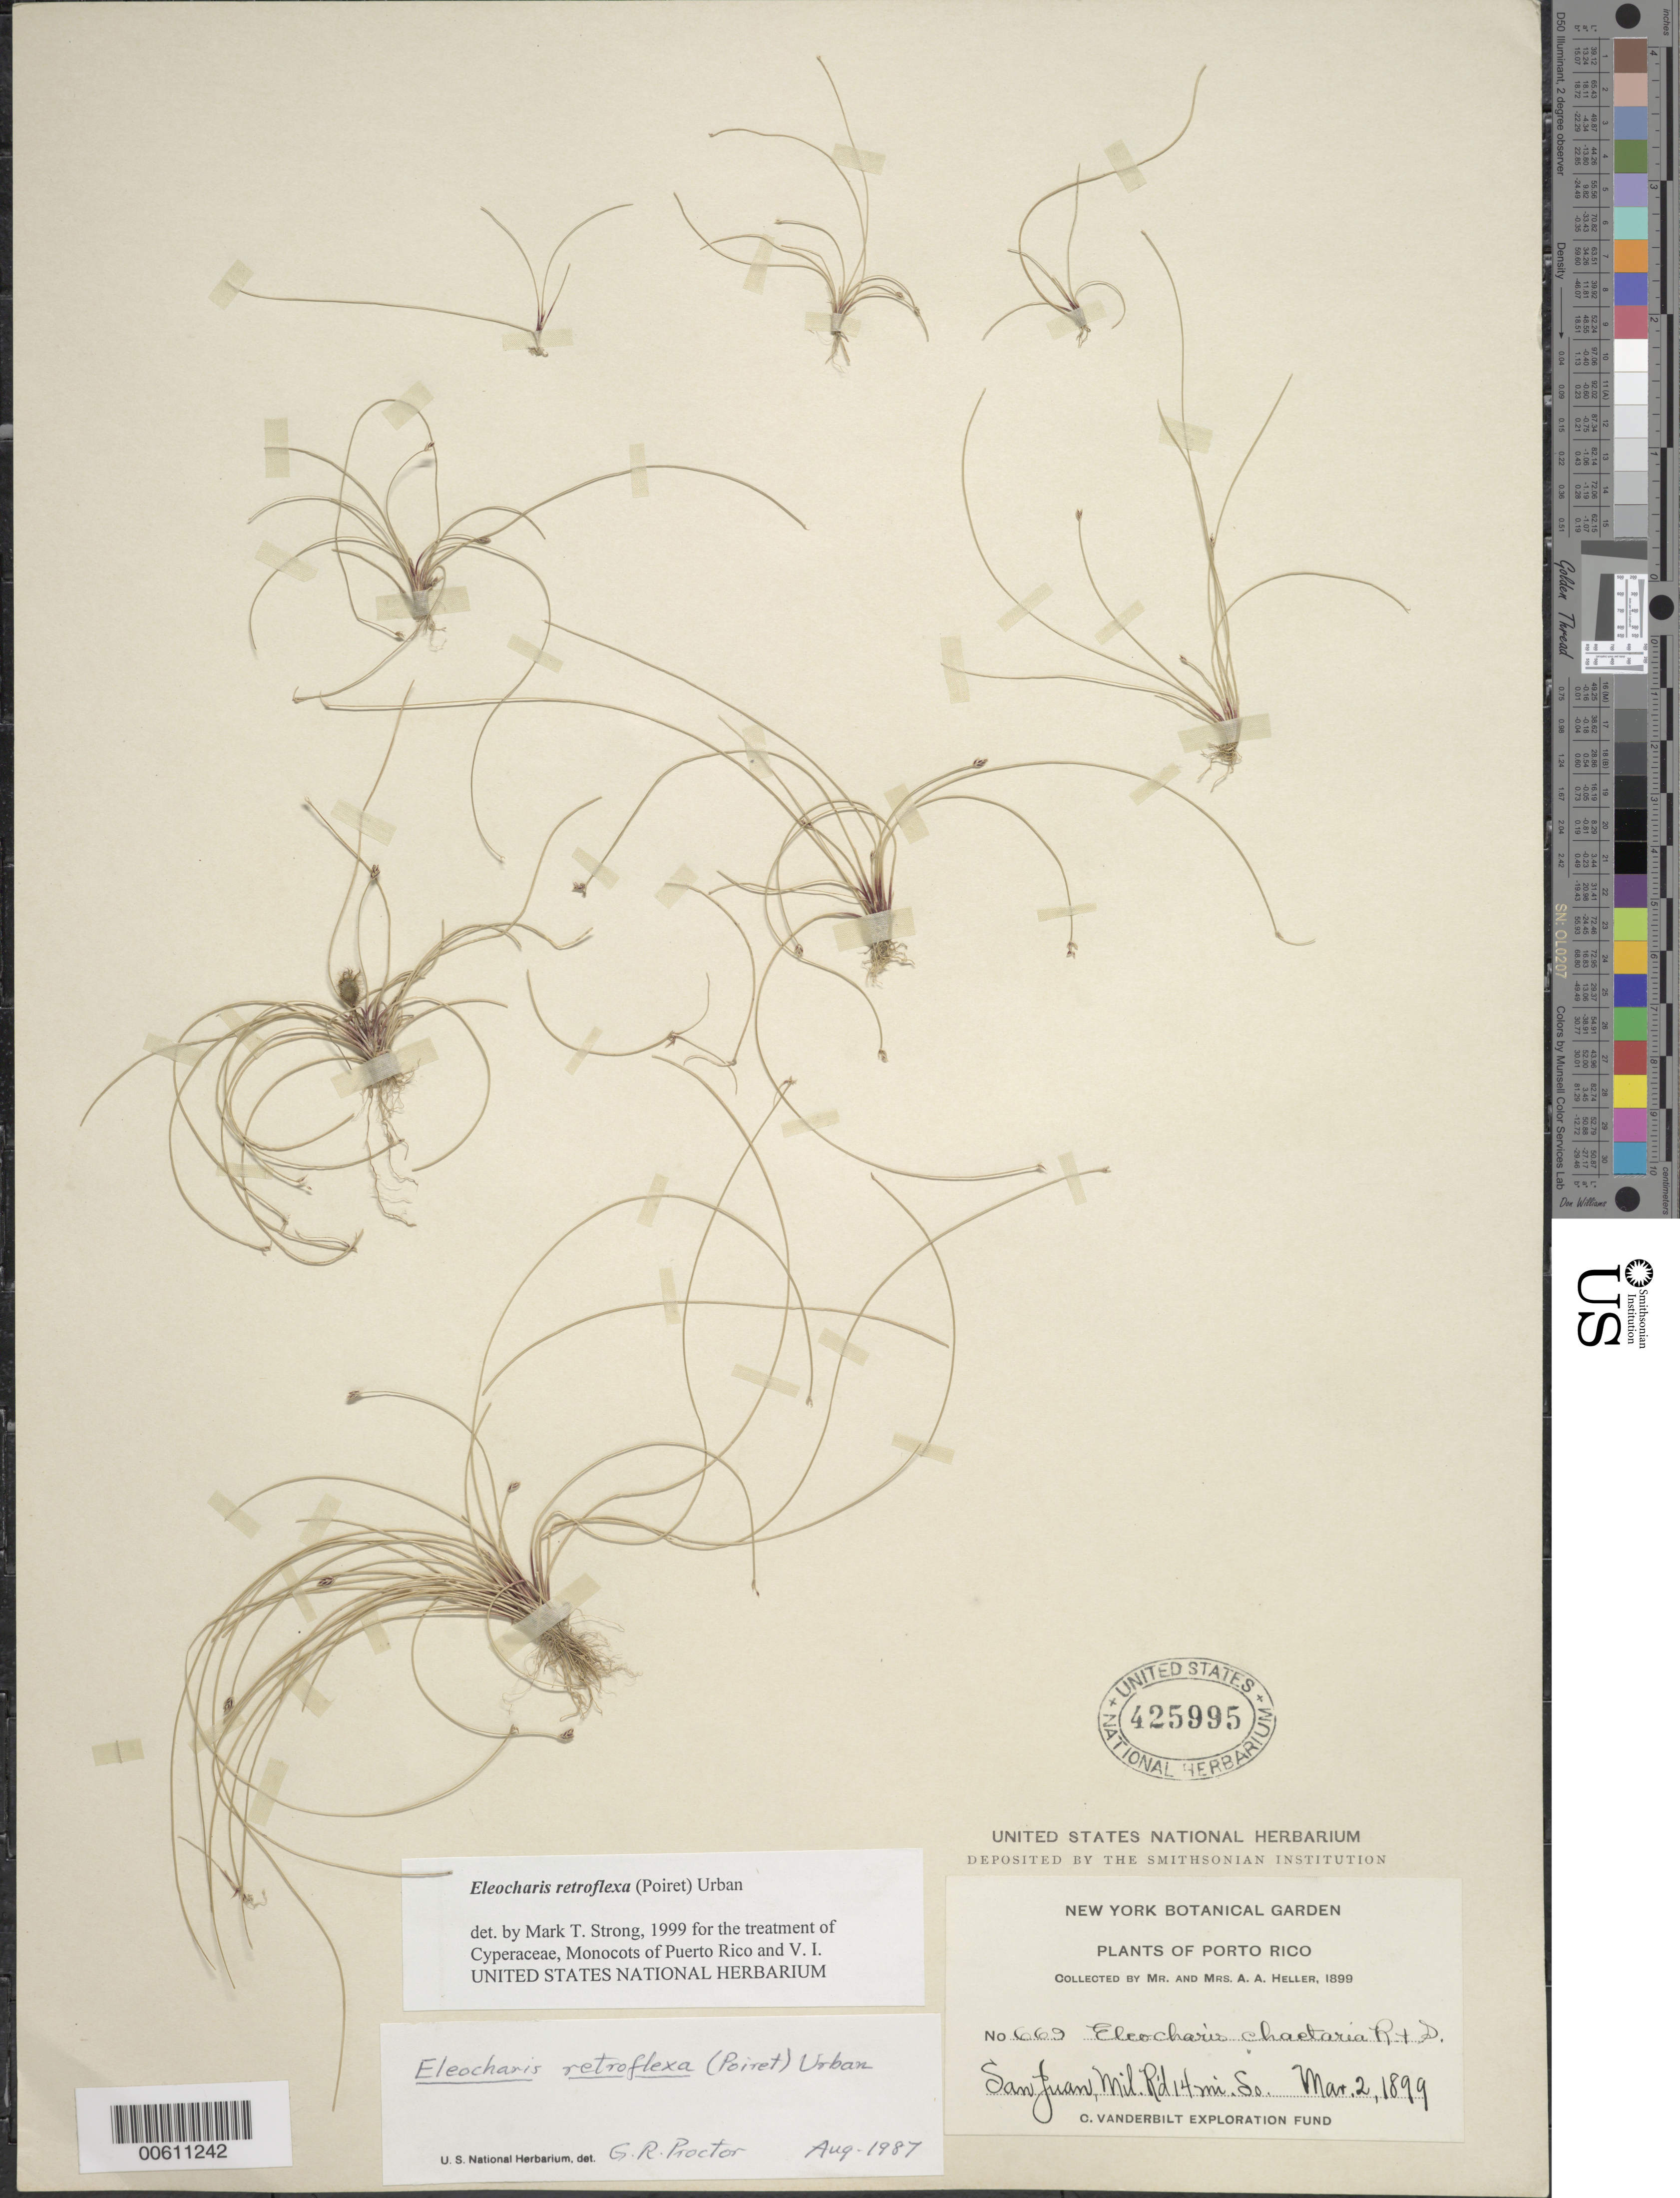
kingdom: Plantae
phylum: Tracheophyta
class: Liliopsida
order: Poales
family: Cyperaceae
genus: Eleocharis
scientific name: Eleocharis retroflexa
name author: (Poir.) Urb.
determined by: Strong, M. T., (US), Smithsonian Institution - National Museum of Natural History (UNITED STATES)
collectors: A. A. Heller & E. G. Heller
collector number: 669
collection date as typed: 02 Mar 1899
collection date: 1899-03-02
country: Puerto Rico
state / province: San Juan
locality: San Juan: Mil. Rd. 14 mi. So.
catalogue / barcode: US 425995